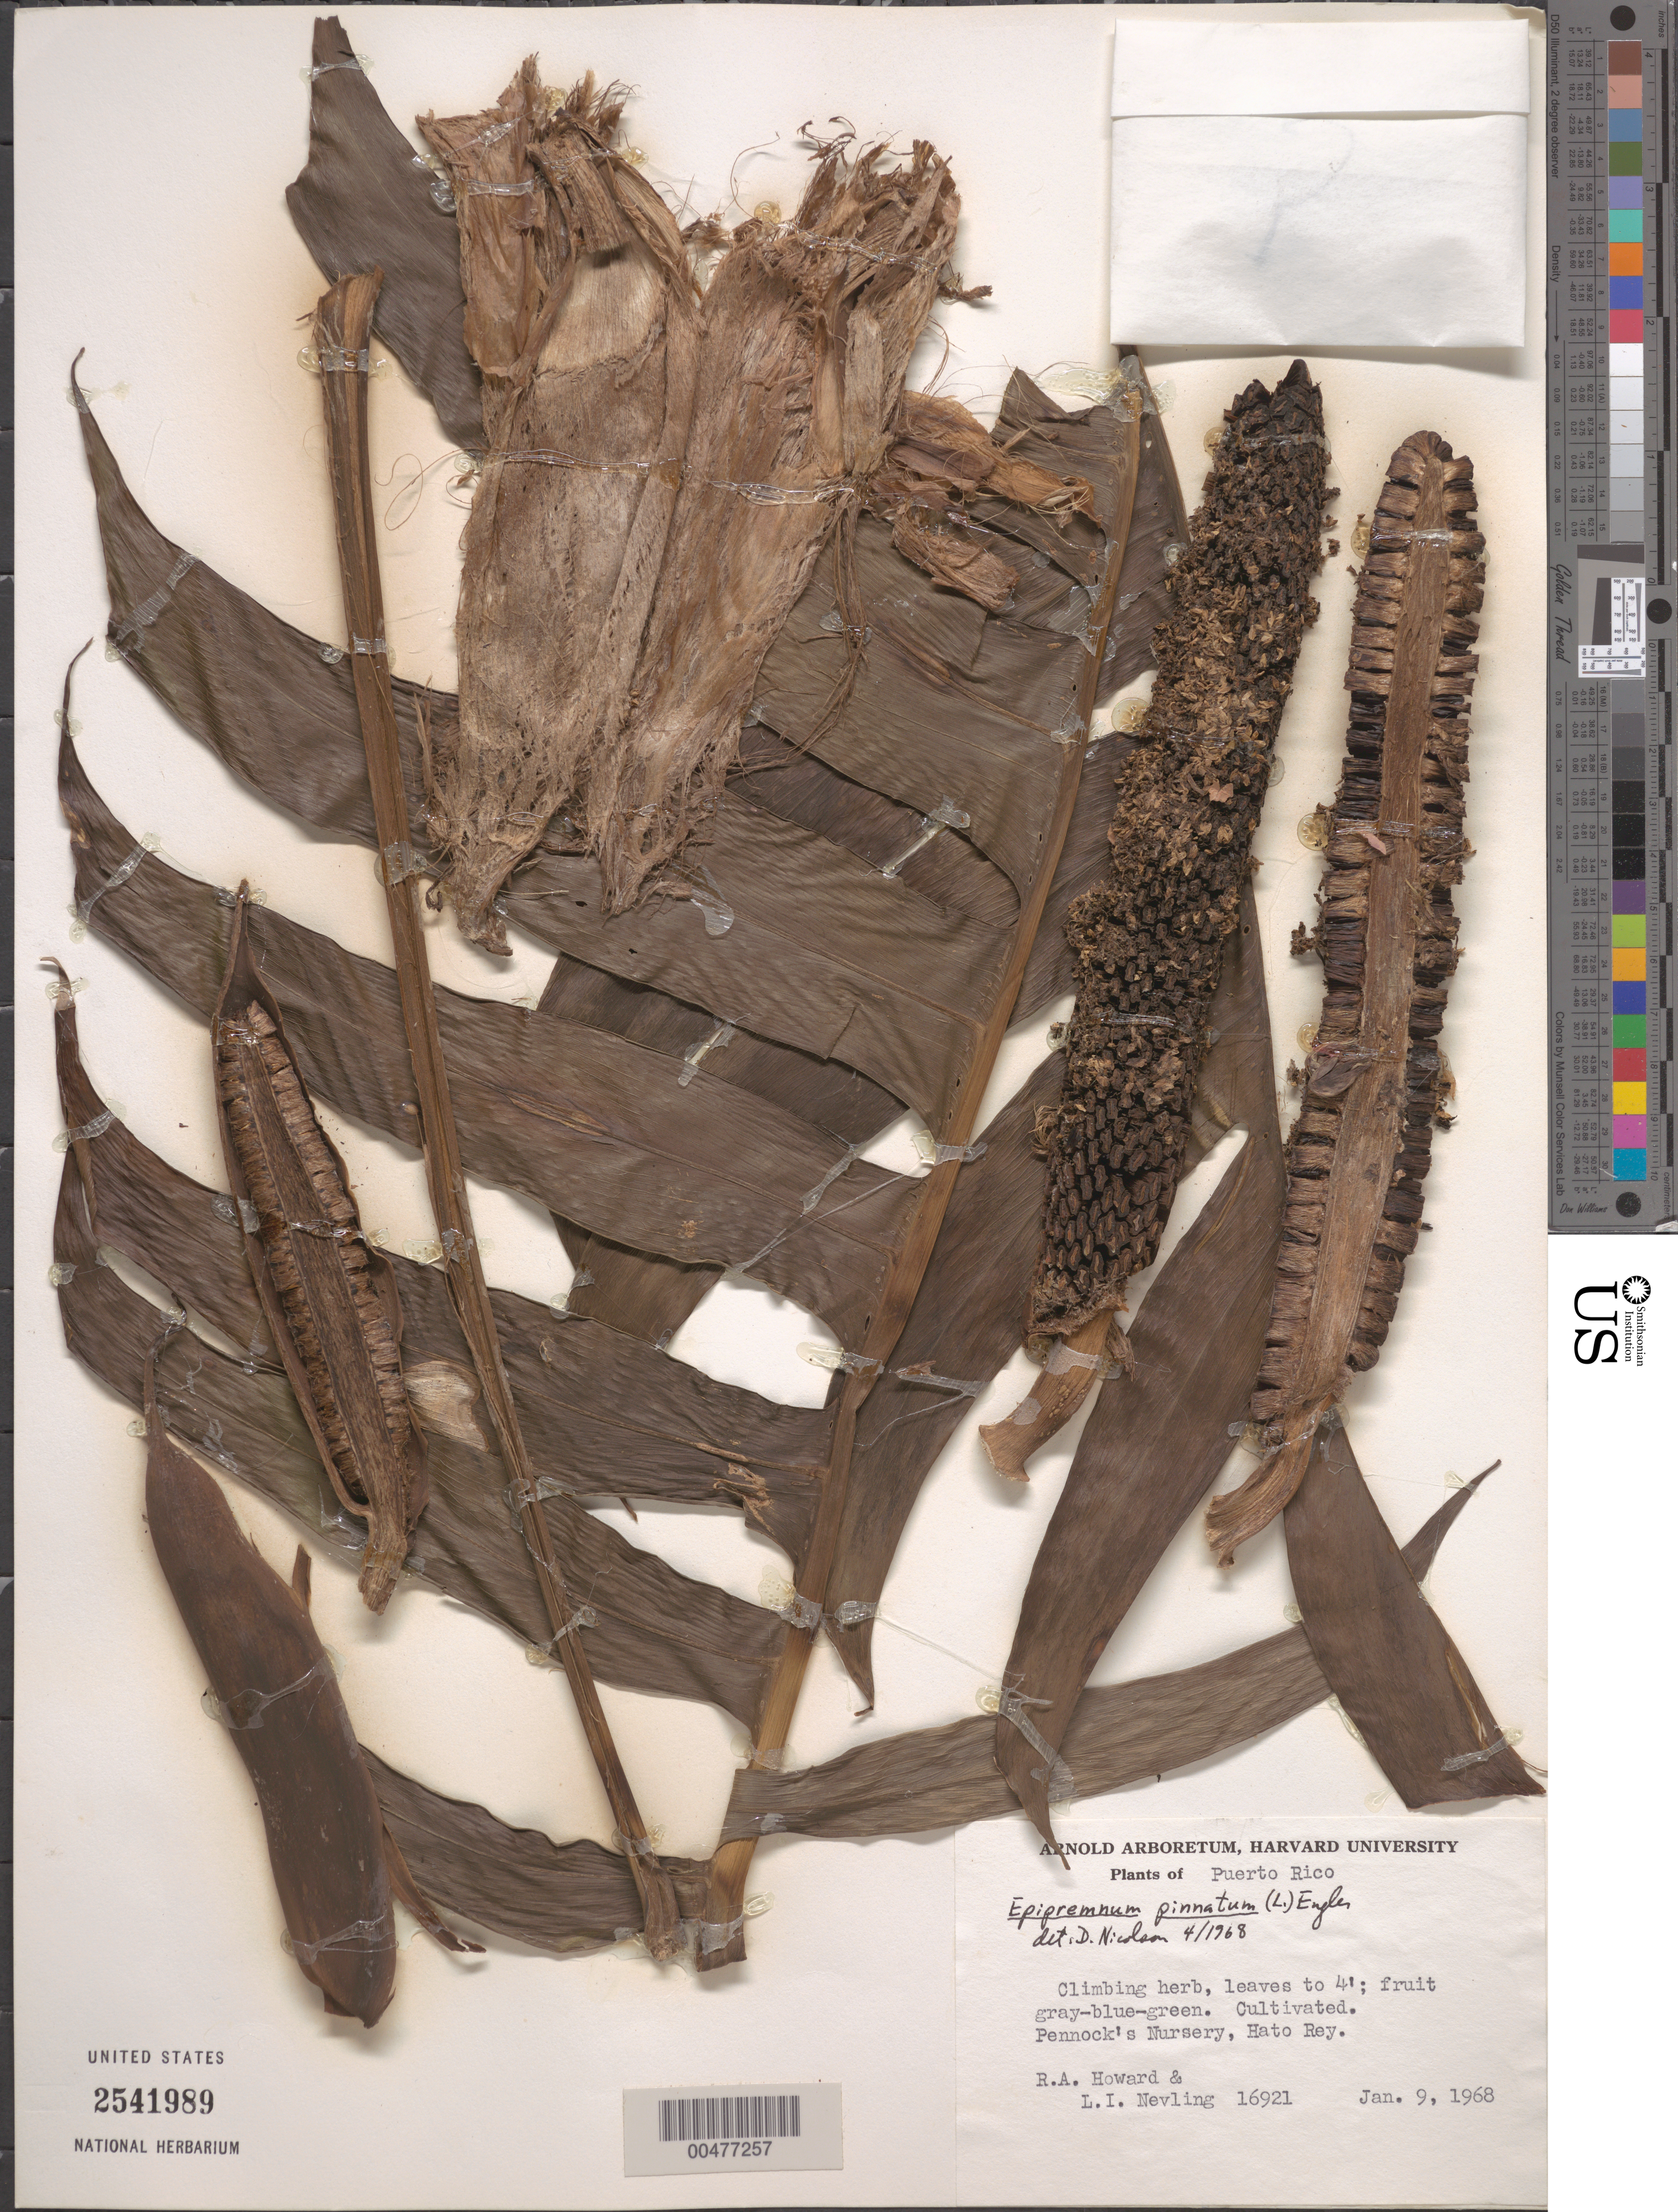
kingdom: Plantae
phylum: Tracheophyta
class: Liliopsida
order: Alismatales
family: Araceae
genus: Epipremnum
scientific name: Epipremnum pinnatum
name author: (L.) Engl.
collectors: R. A. Howard & L. Nevling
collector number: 16921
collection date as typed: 09 Jan 1968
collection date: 1968-01-09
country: Puerto Rico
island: Greater Antilles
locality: Pennock's Nursery, Hato Rey. Cultivated.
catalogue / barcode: US 2541989